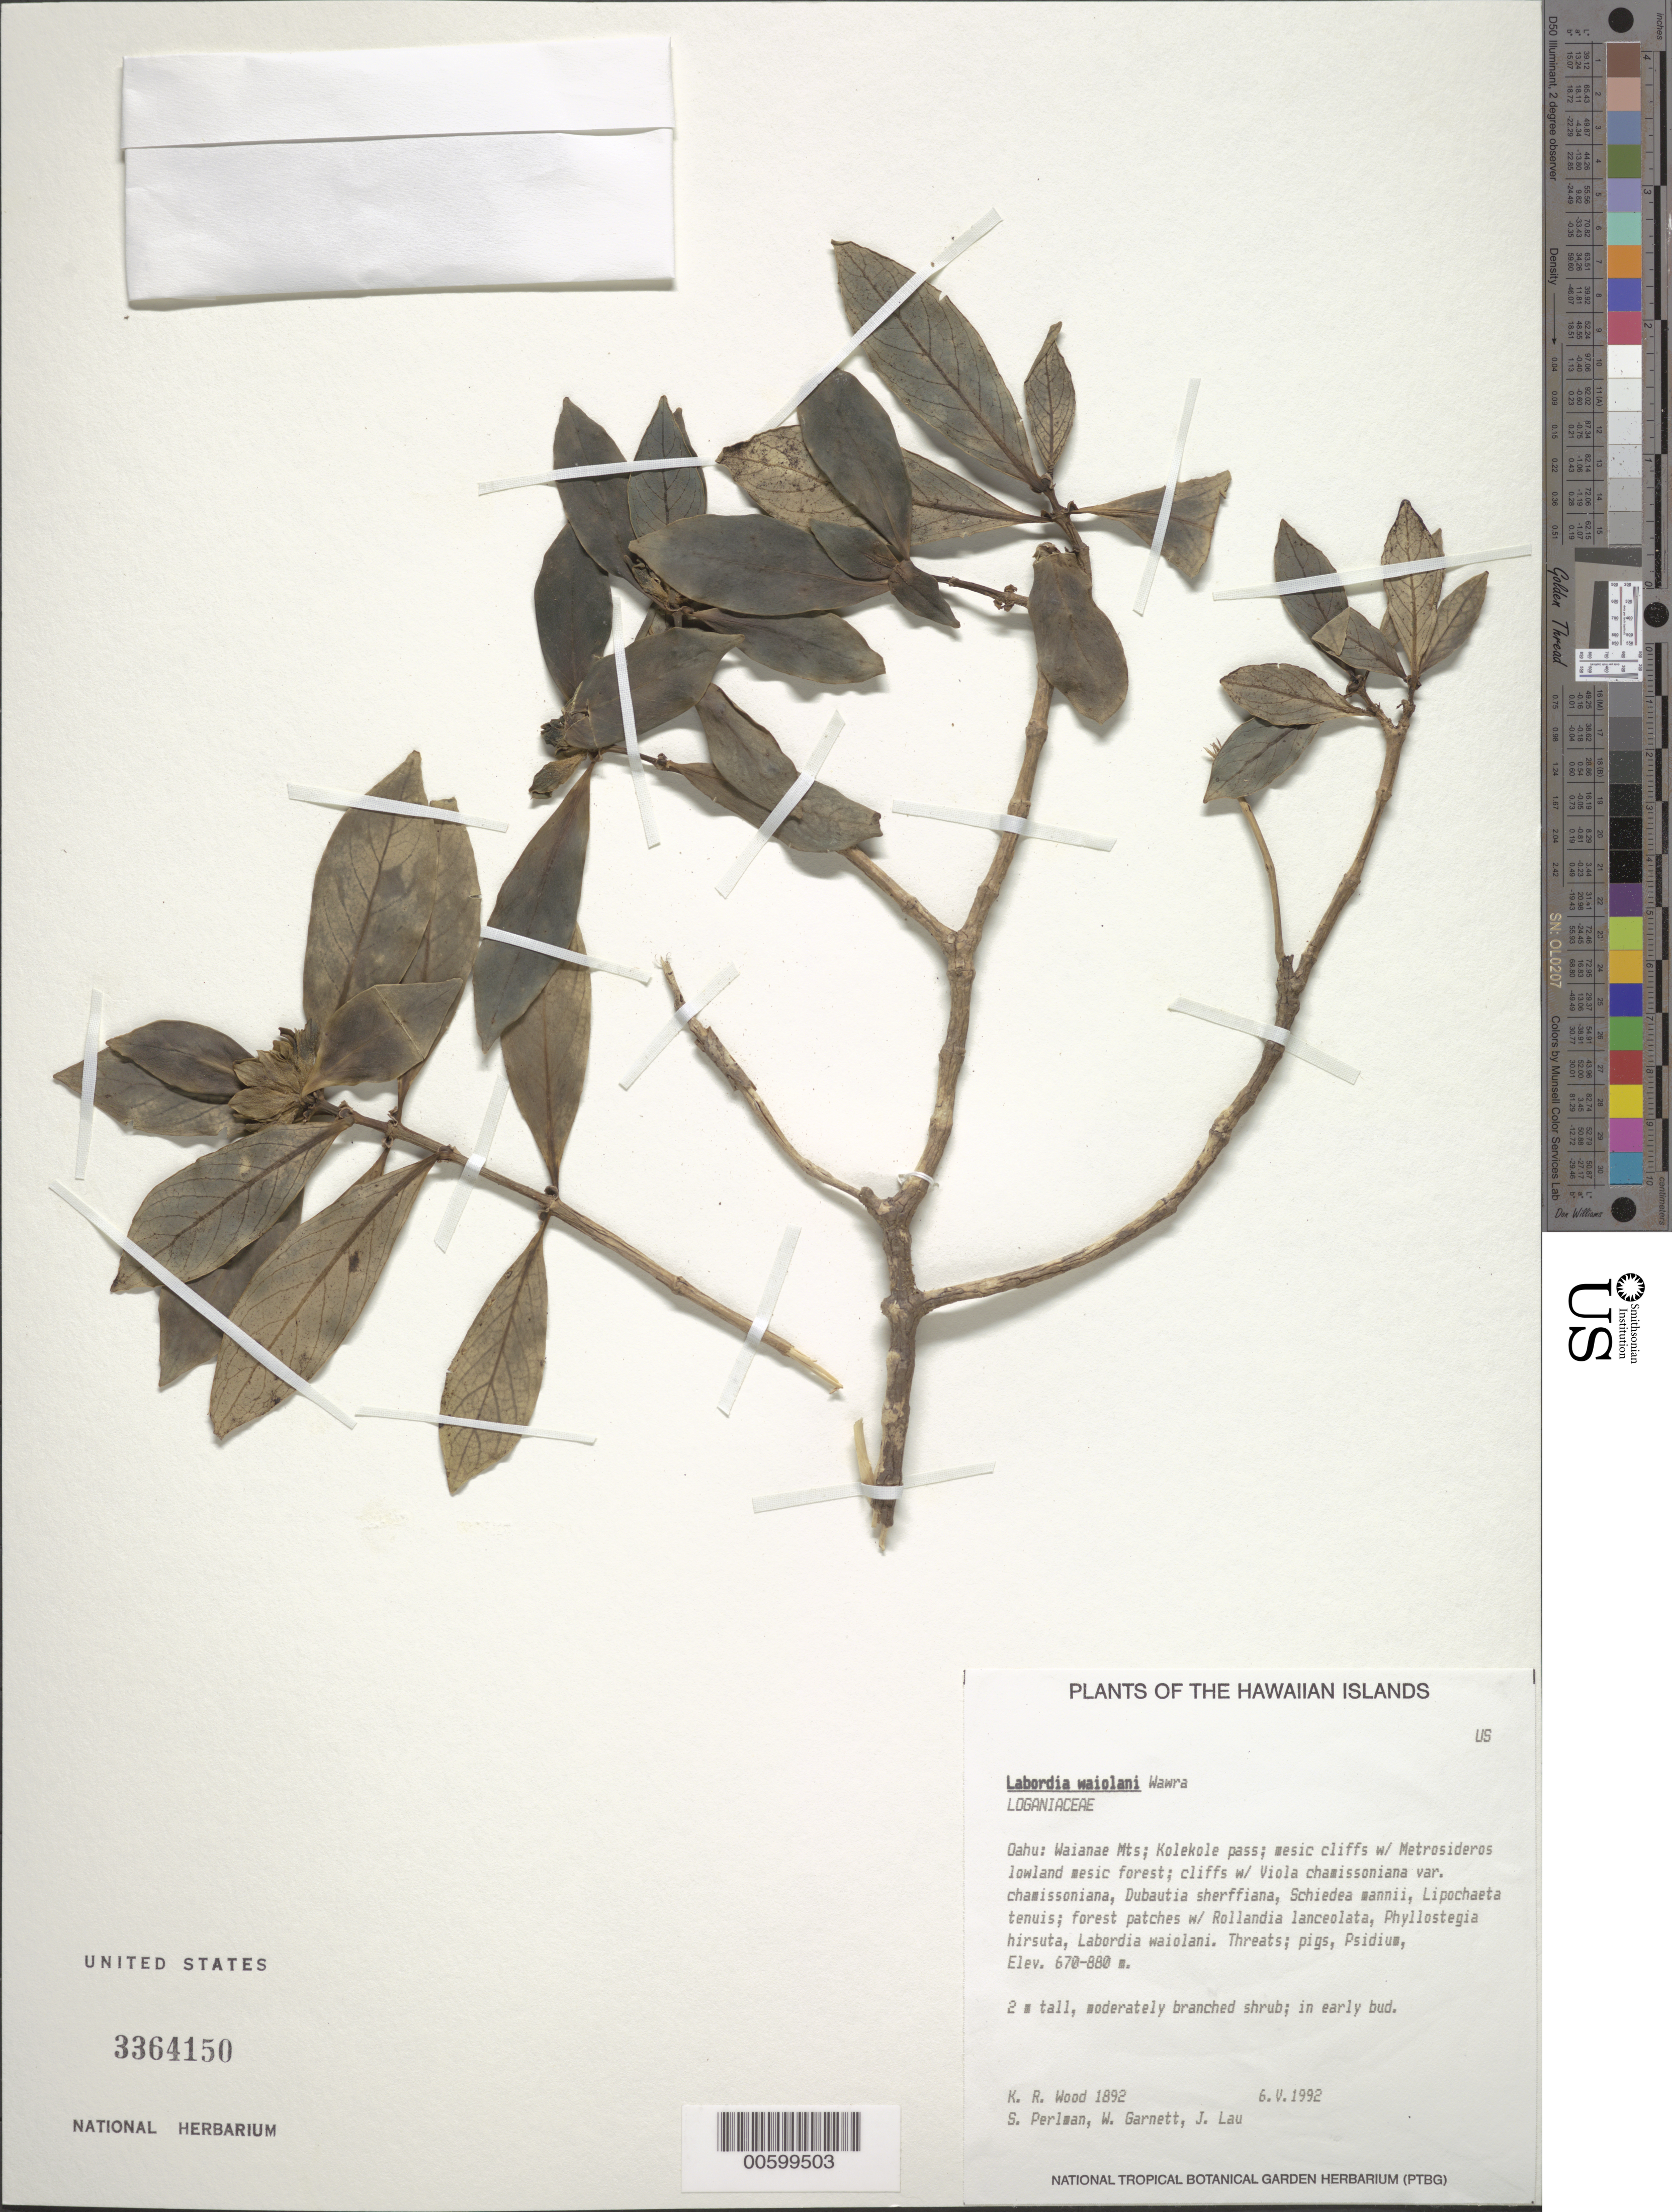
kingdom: Plantae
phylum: Tracheophyta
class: Magnoliopsida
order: Gentianales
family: Loganiaceae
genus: Geniostoma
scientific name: Geniostoma waiolani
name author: (Wawra) Byng & Christenh.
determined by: Wagner, W. L., (BOT), Smithsonian Institution - National Museum of Natural History (UNITED STATES)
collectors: K. R. Wood, S. P. Perlman, W. Garnett & J. Lau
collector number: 1892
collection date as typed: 6 May 1992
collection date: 1992-05-06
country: United States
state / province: Hawaii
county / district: Honolulu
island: Oahu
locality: Waianae Mts.; Kolekole Pass.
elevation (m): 670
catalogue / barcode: US 3364150